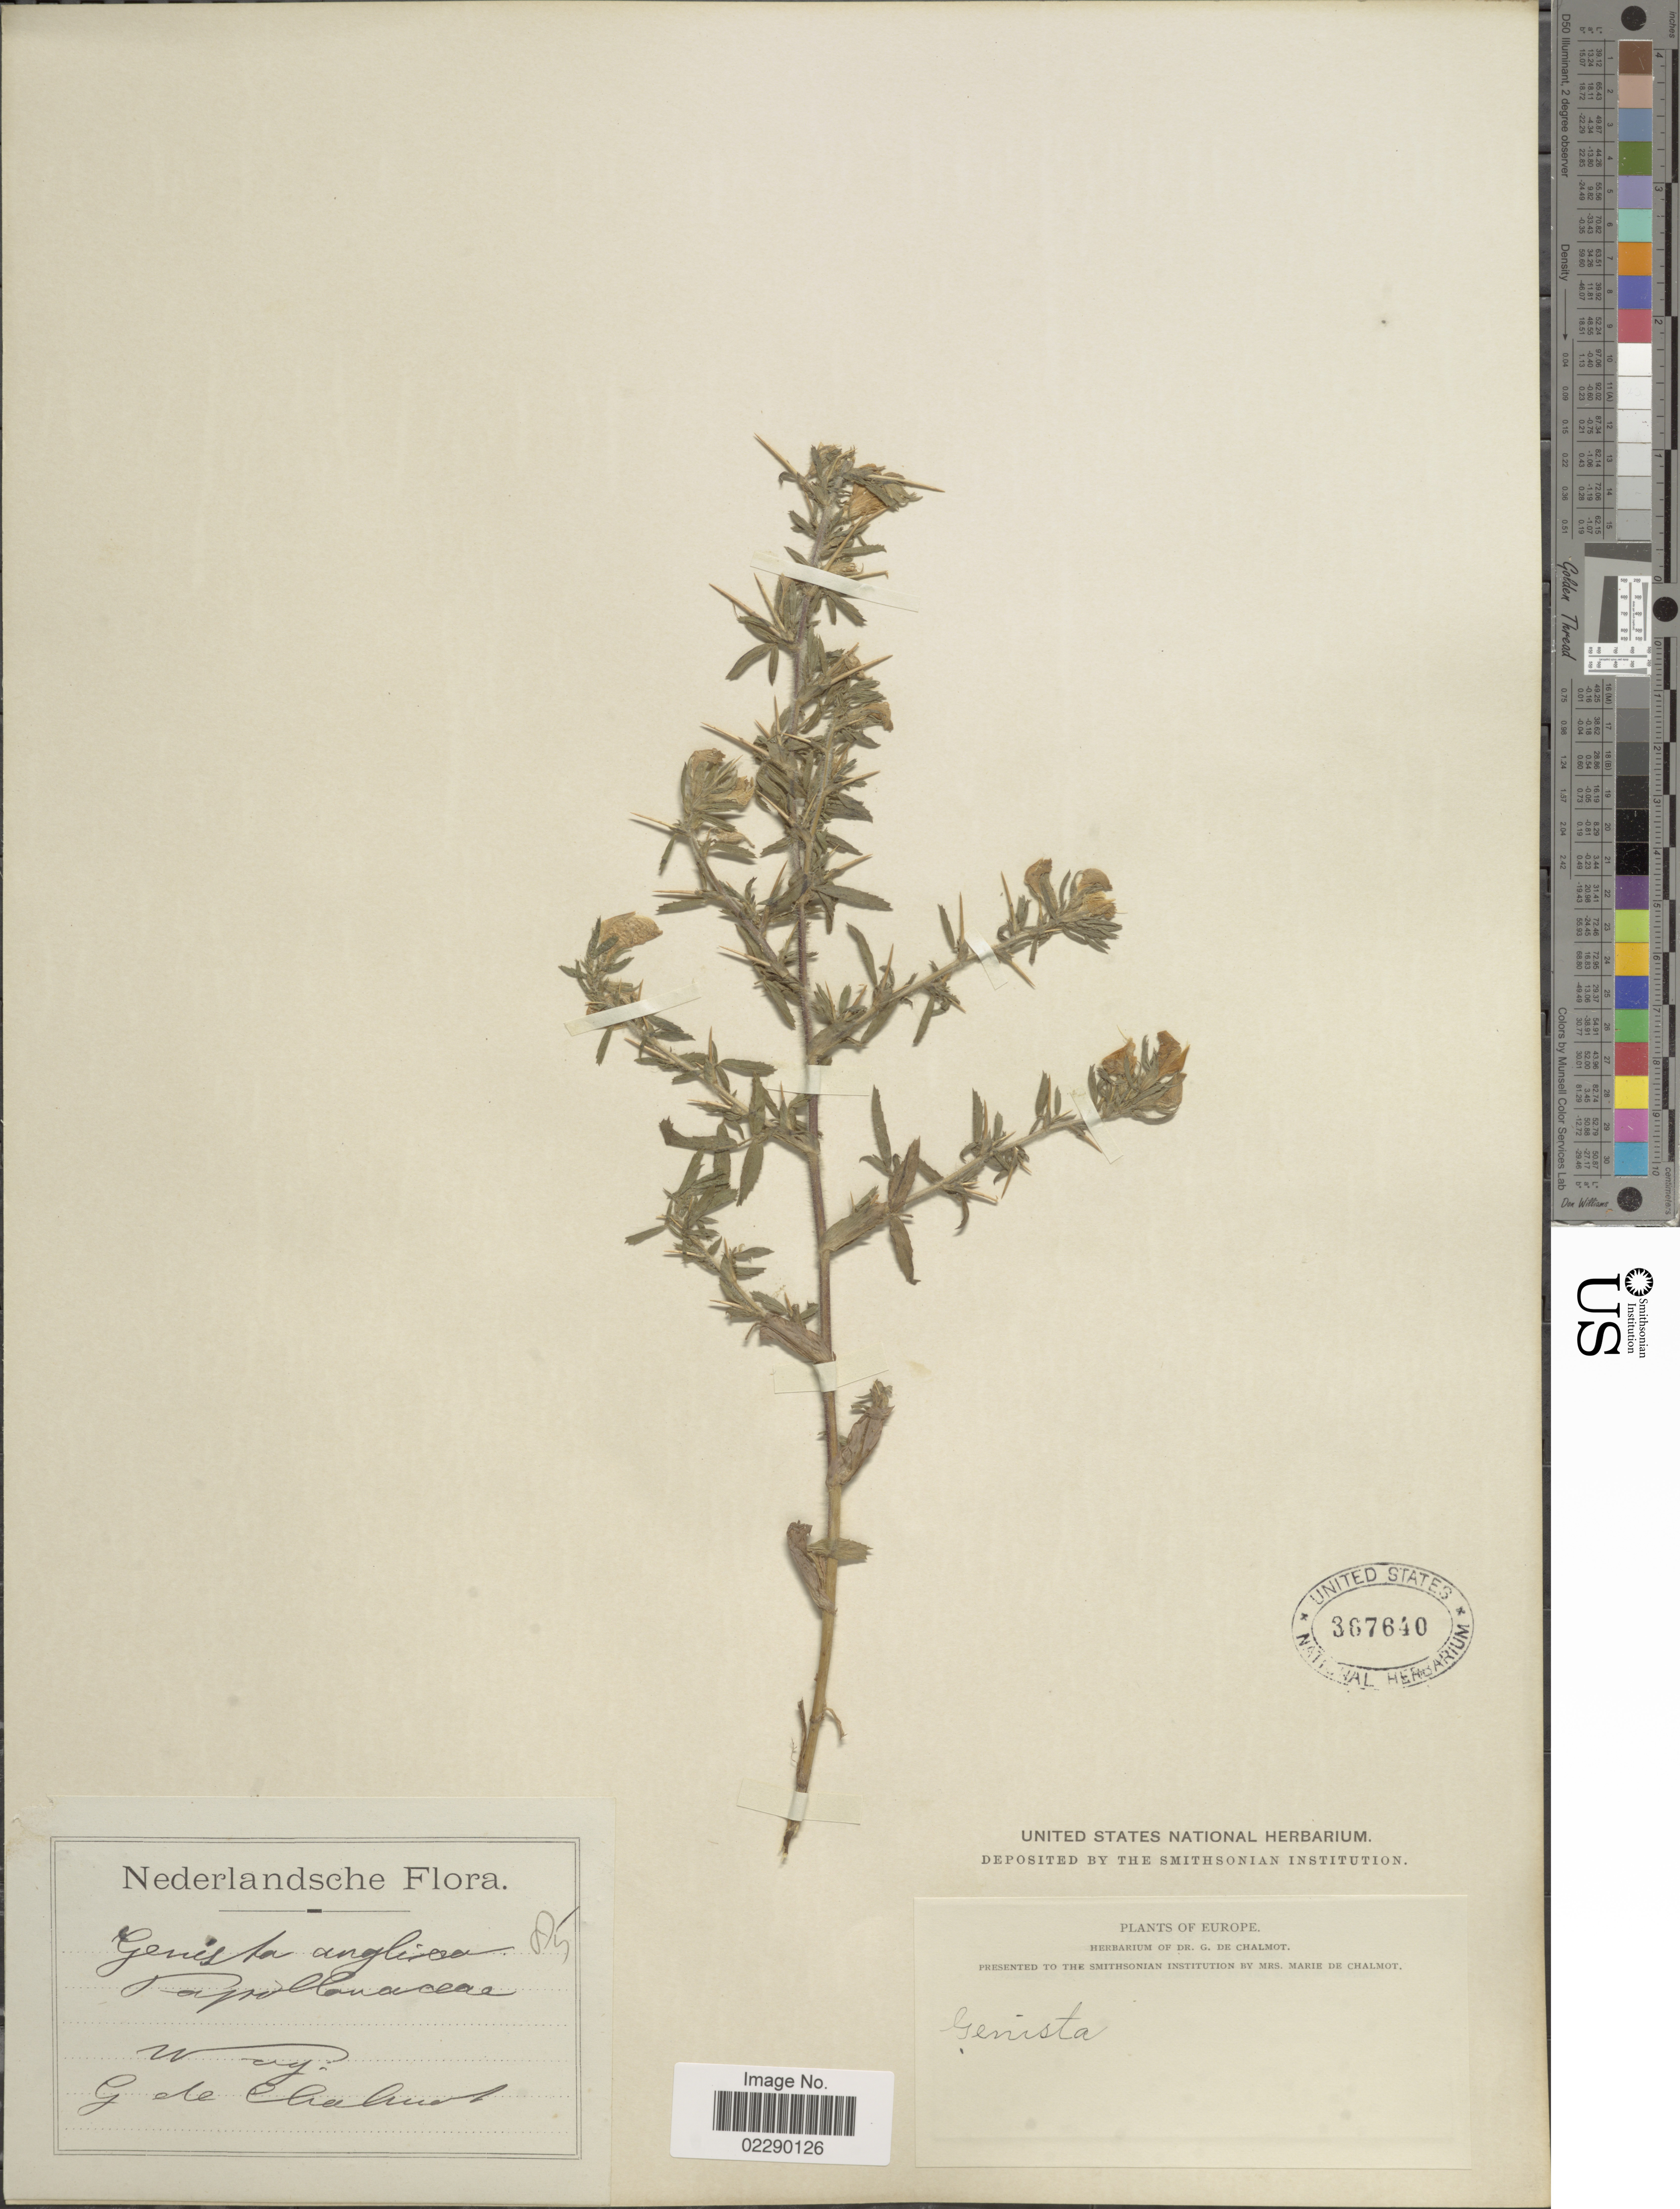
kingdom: Plantae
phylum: Tracheophyta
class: Magnoliopsida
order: Fabales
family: Fabaceae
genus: Genista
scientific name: Genista anglica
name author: L.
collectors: G. de Chalmot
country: Netherlands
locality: Wag.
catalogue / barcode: US 367640